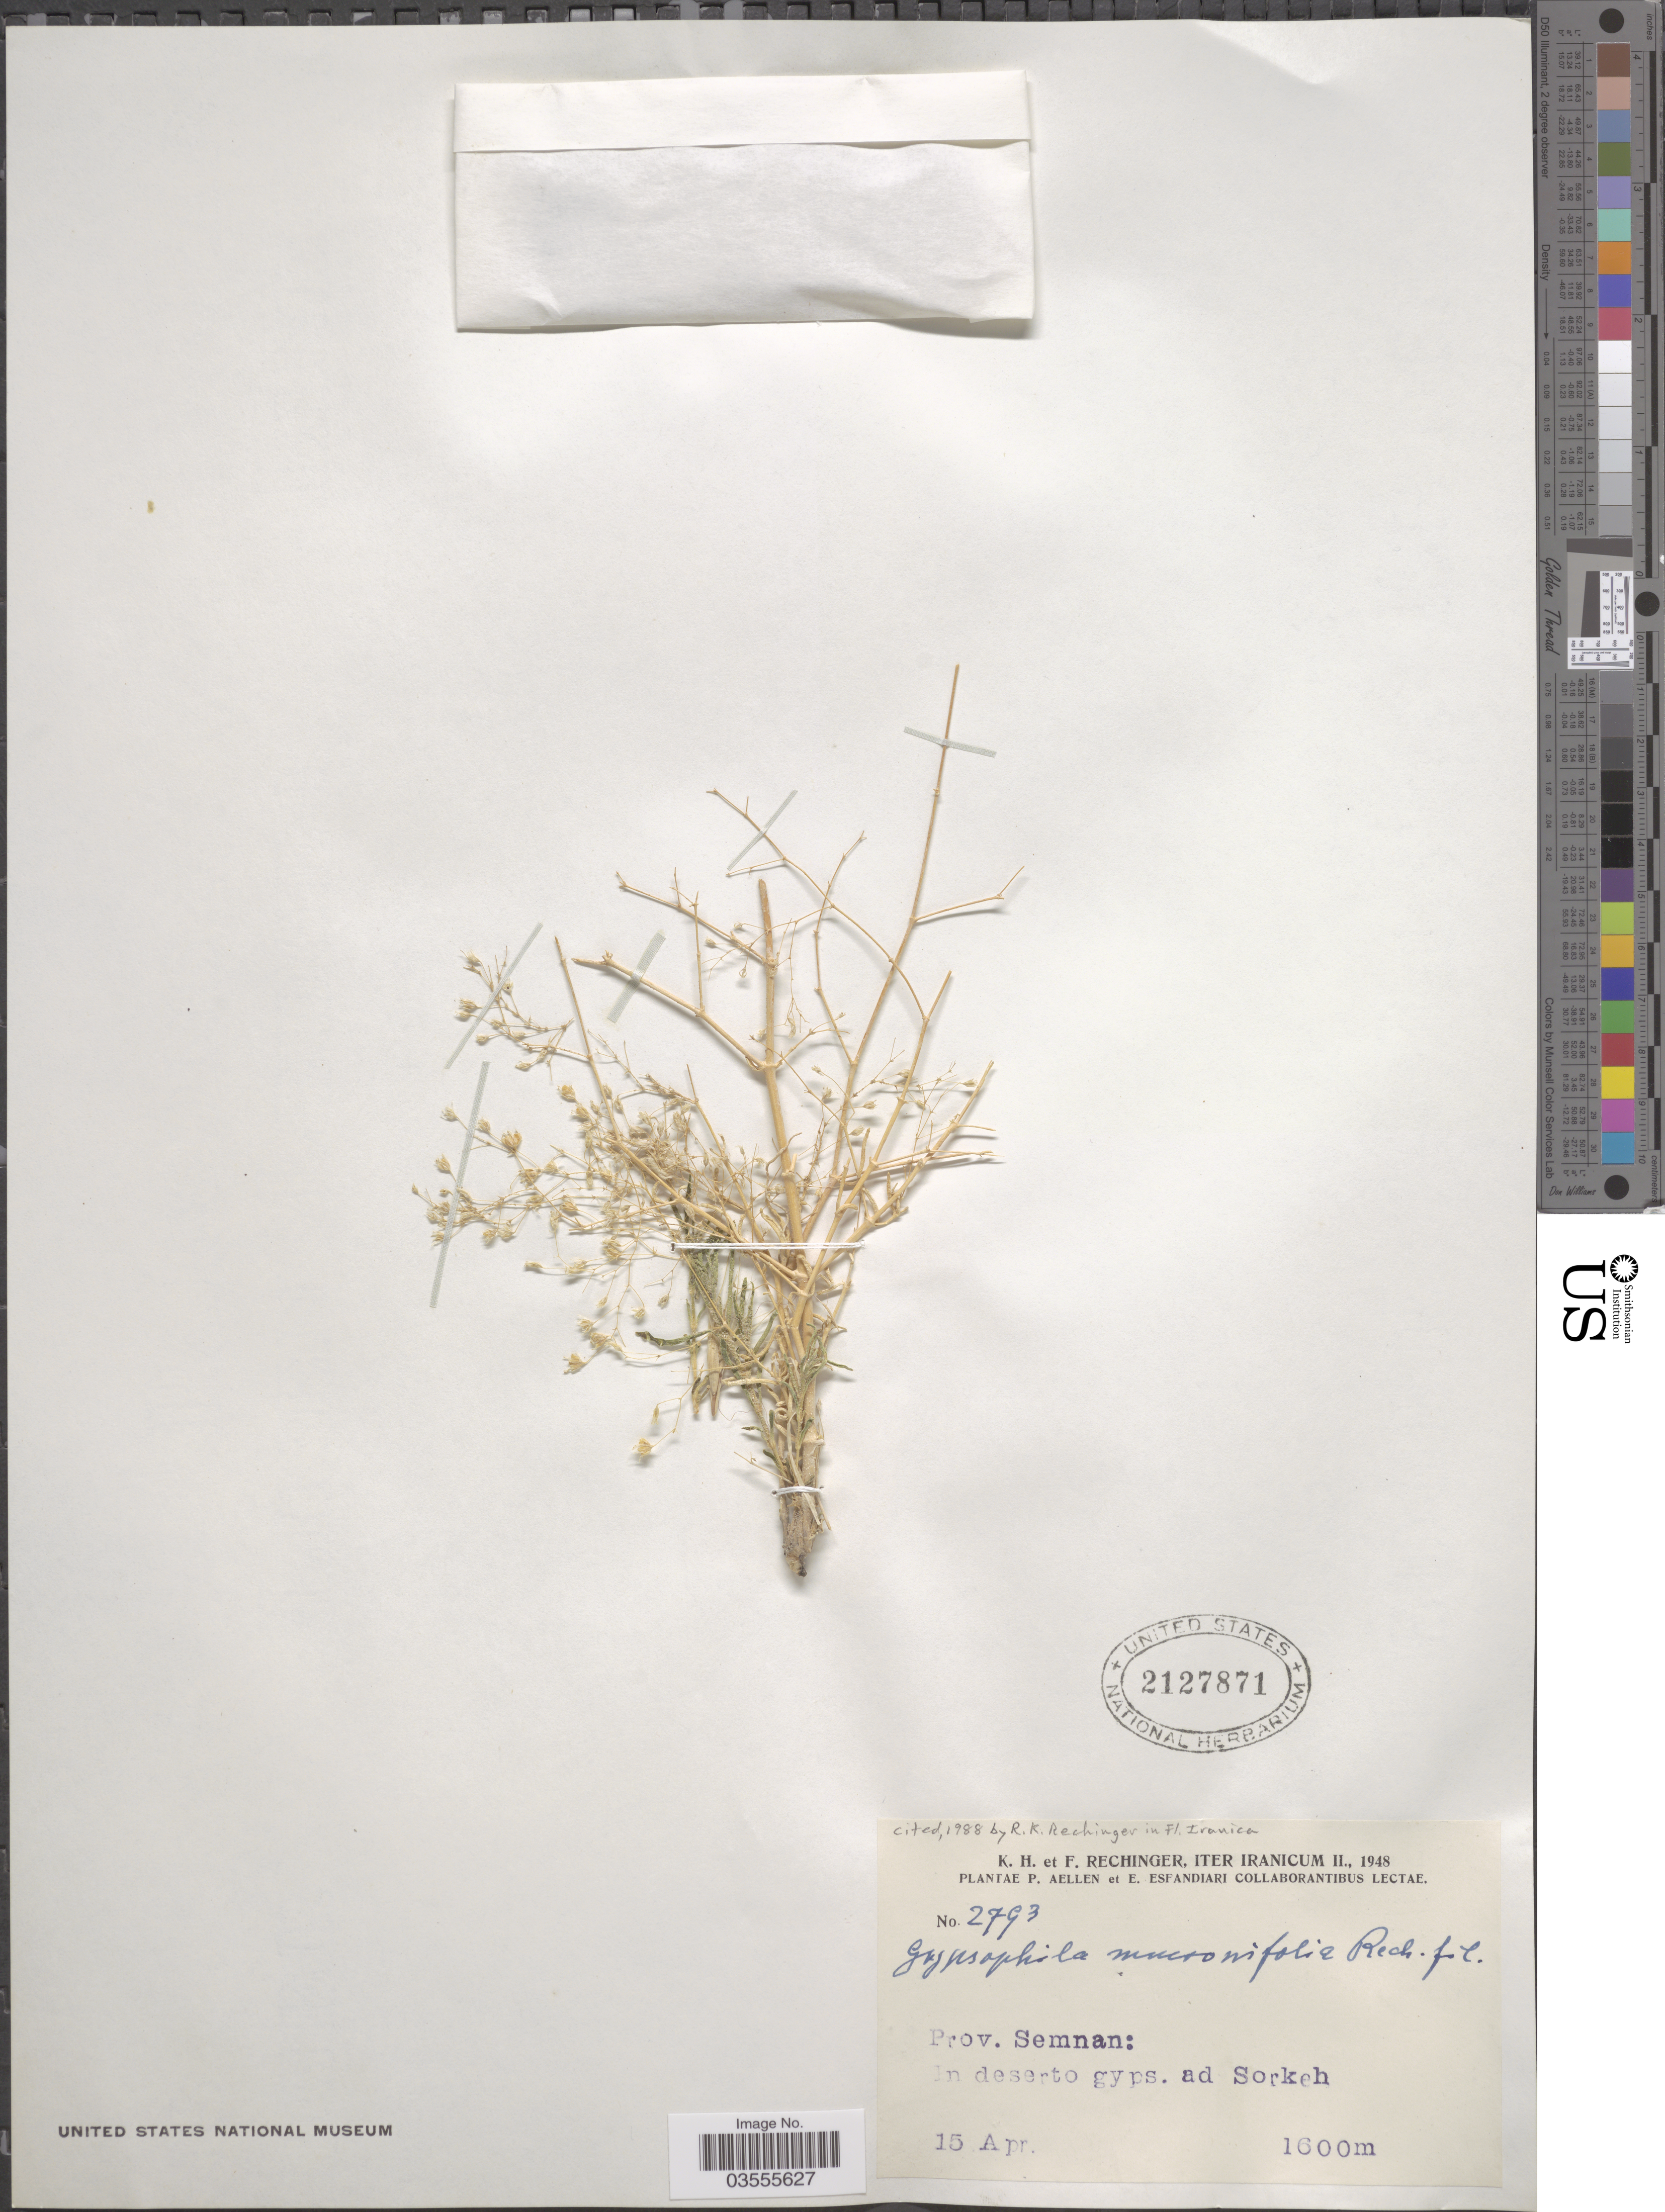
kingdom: Plantae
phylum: Tracheophyta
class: Magnoliopsida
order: Caryophyllales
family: Caryophyllaceae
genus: Gypsophila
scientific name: Gypsophila mucronifolia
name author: Rech. f.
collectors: K. H. Rechinger, F. Rechinger, P. Aellen & E. Esfandiari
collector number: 2793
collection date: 1948-04-15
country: Iran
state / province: Semnan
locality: In deserto gyps. ad Sorkeh.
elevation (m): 1600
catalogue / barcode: US 2127871